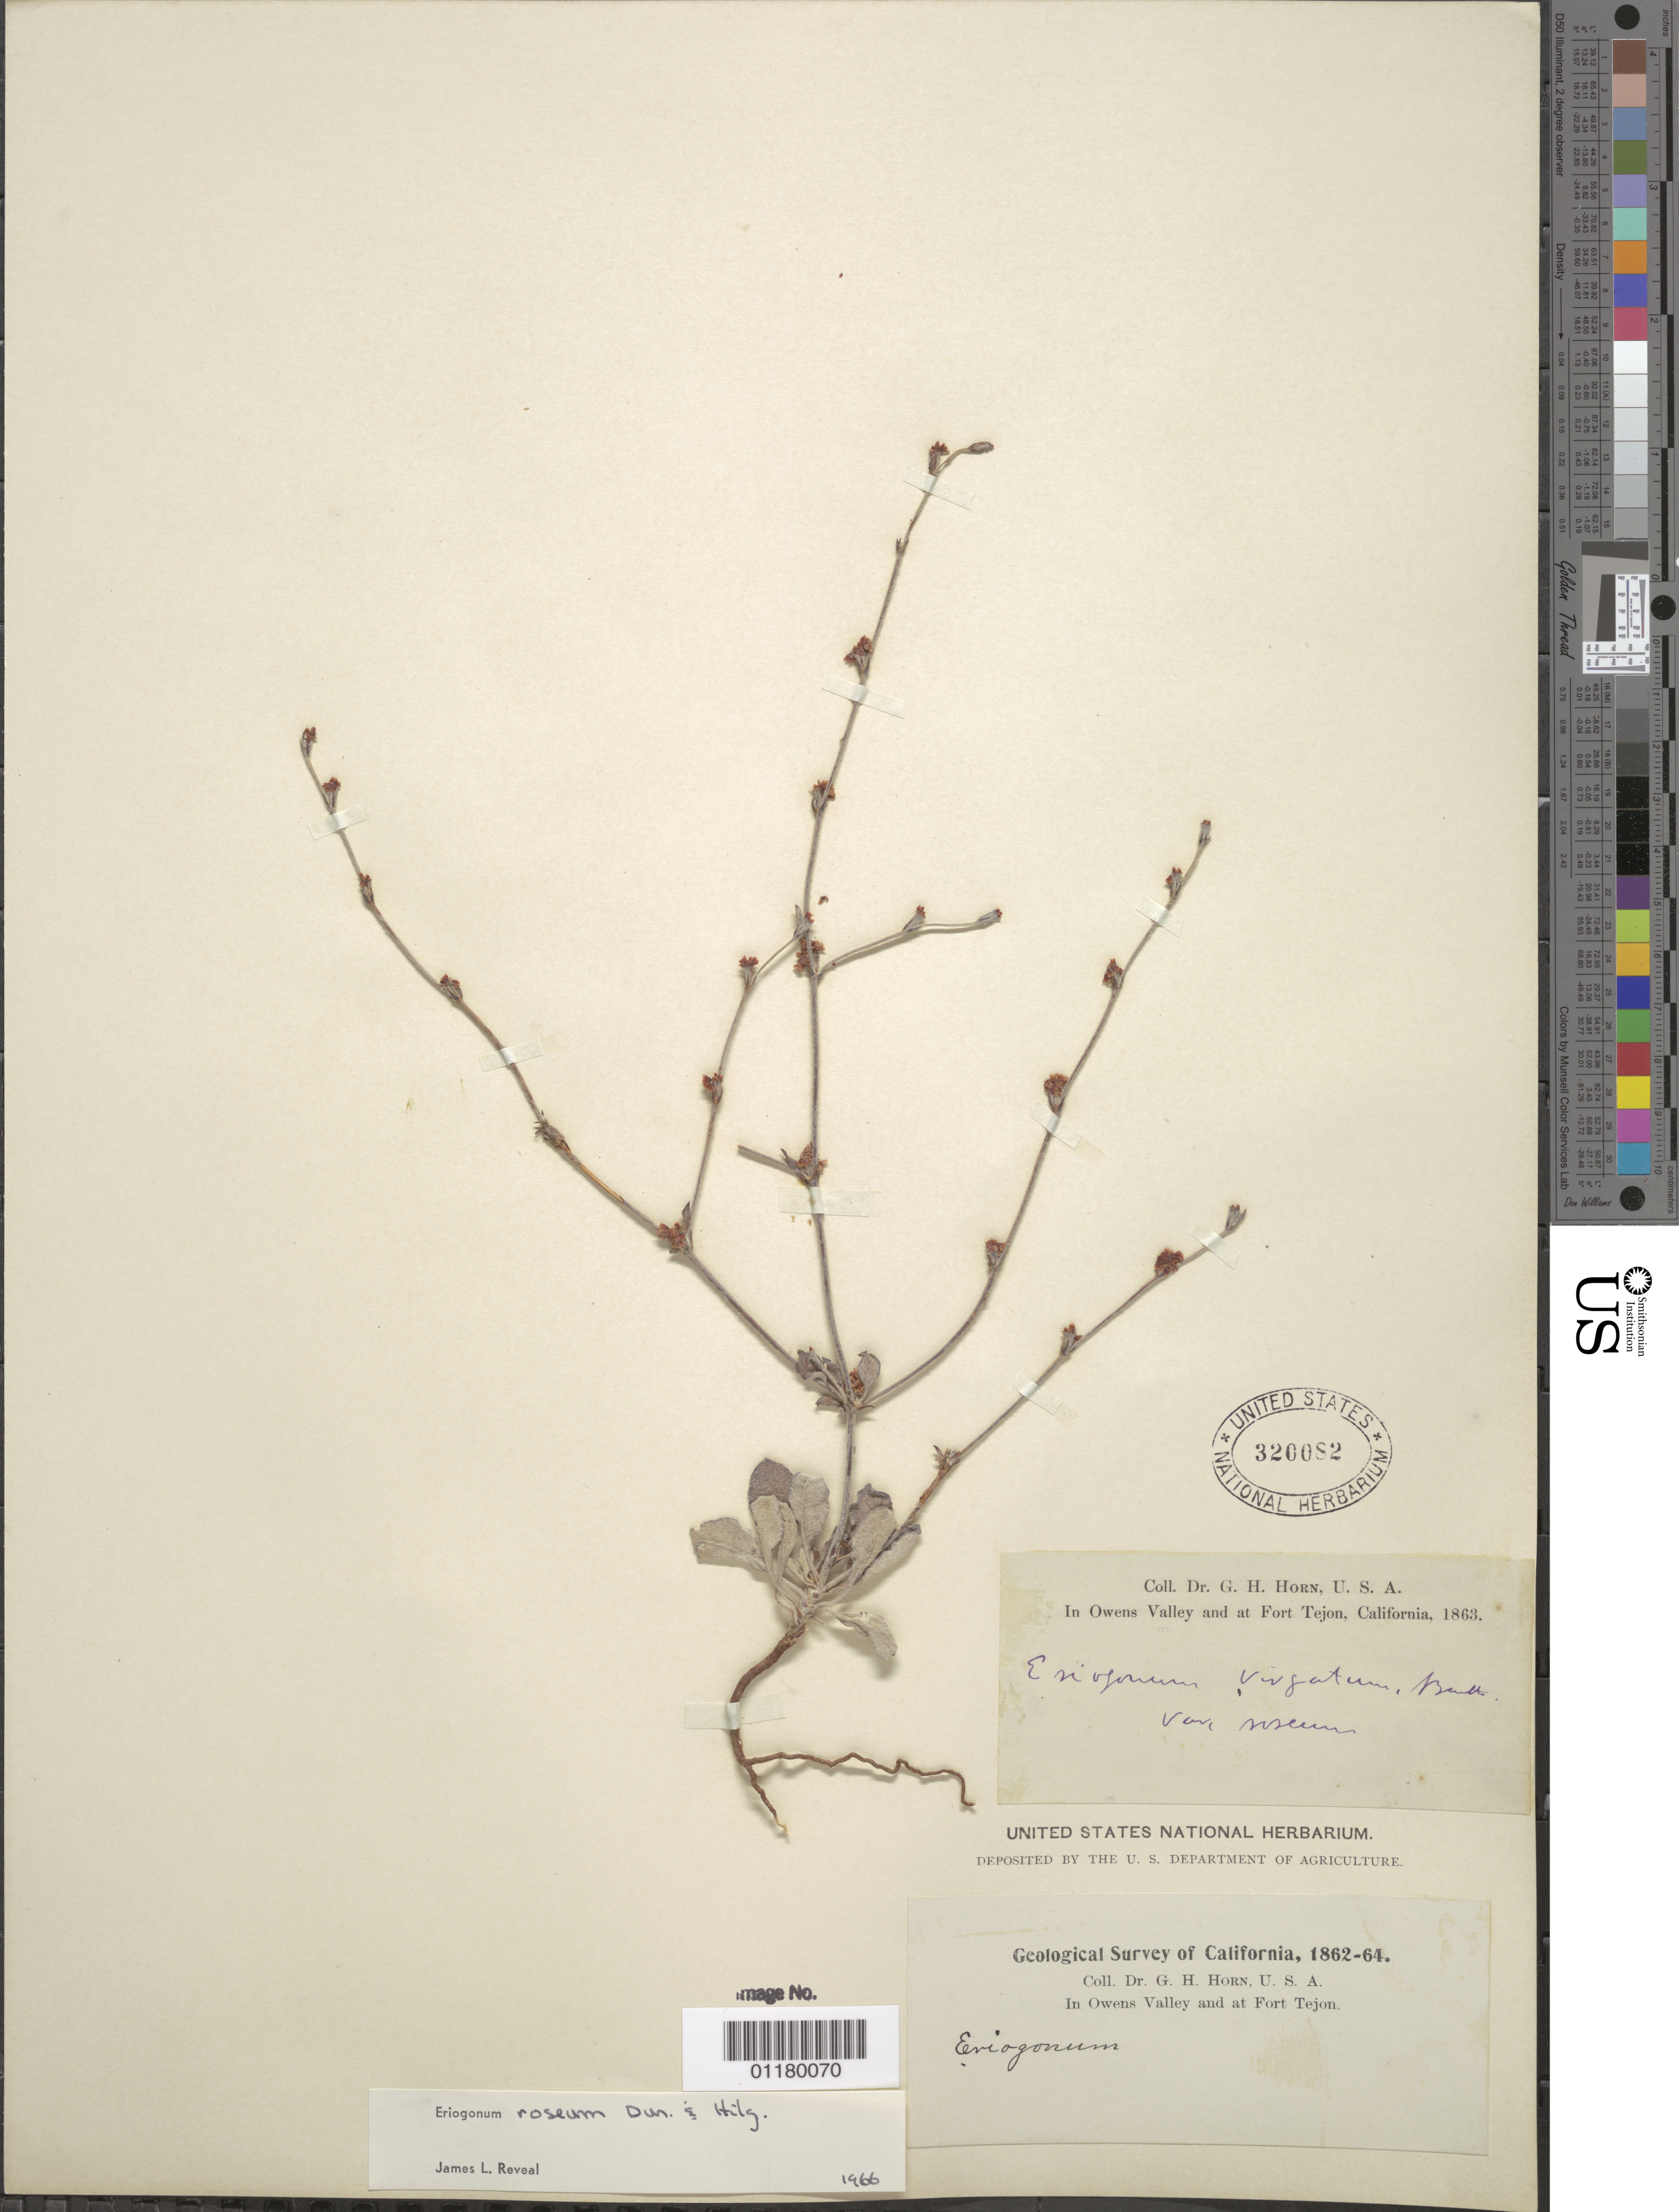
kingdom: Plantae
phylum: Tracheophyta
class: Magnoliopsida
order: Caryophyllales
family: Polygonaceae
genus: Eriogonum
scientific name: Eriogonum roseum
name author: Durand & Hilg.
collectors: G. Horn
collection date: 1862/1864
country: United States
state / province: California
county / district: Kern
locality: In Owens Valley and at Fort Tejon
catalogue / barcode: US 320082